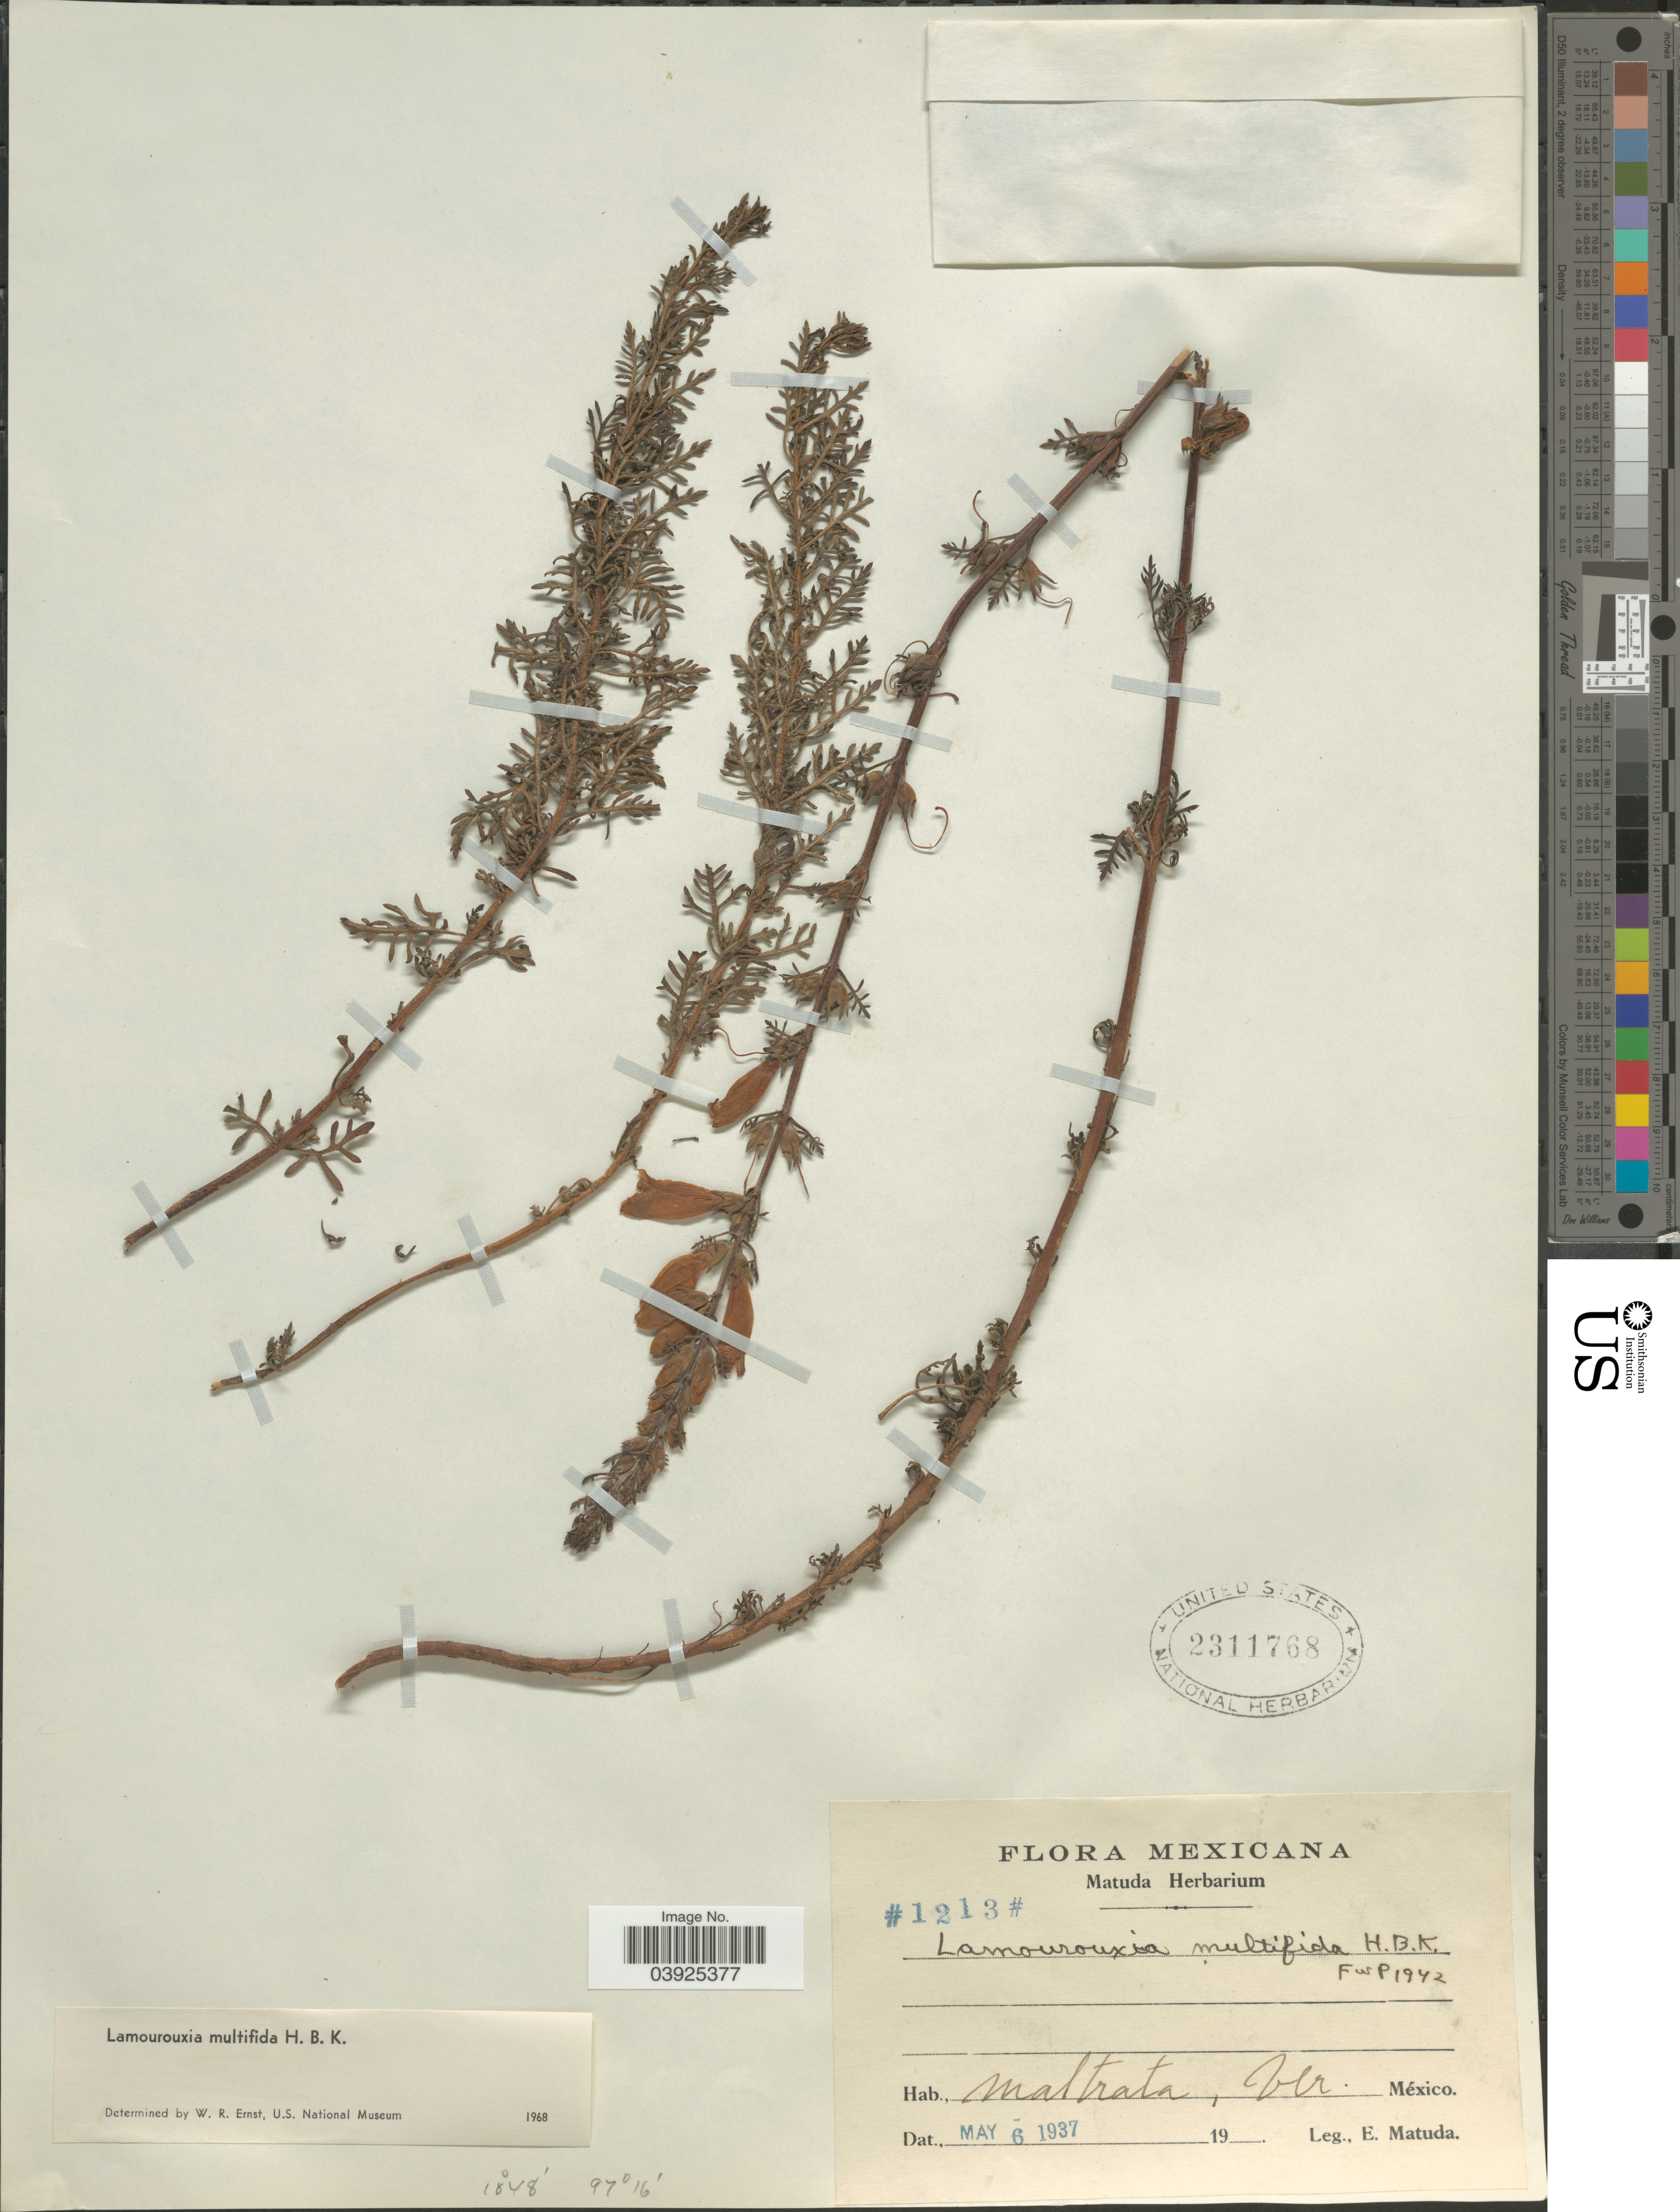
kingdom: Plantae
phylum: Tracheophyta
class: Magnoliopsida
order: Lamiales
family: Orobanchaceae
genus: Lamourouxia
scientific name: Lamourouxia multifida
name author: Kunth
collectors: E. Matuda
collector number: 1213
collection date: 1937-05-06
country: Mexico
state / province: Veracruz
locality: Maltrata, Ver.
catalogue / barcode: US 2311768